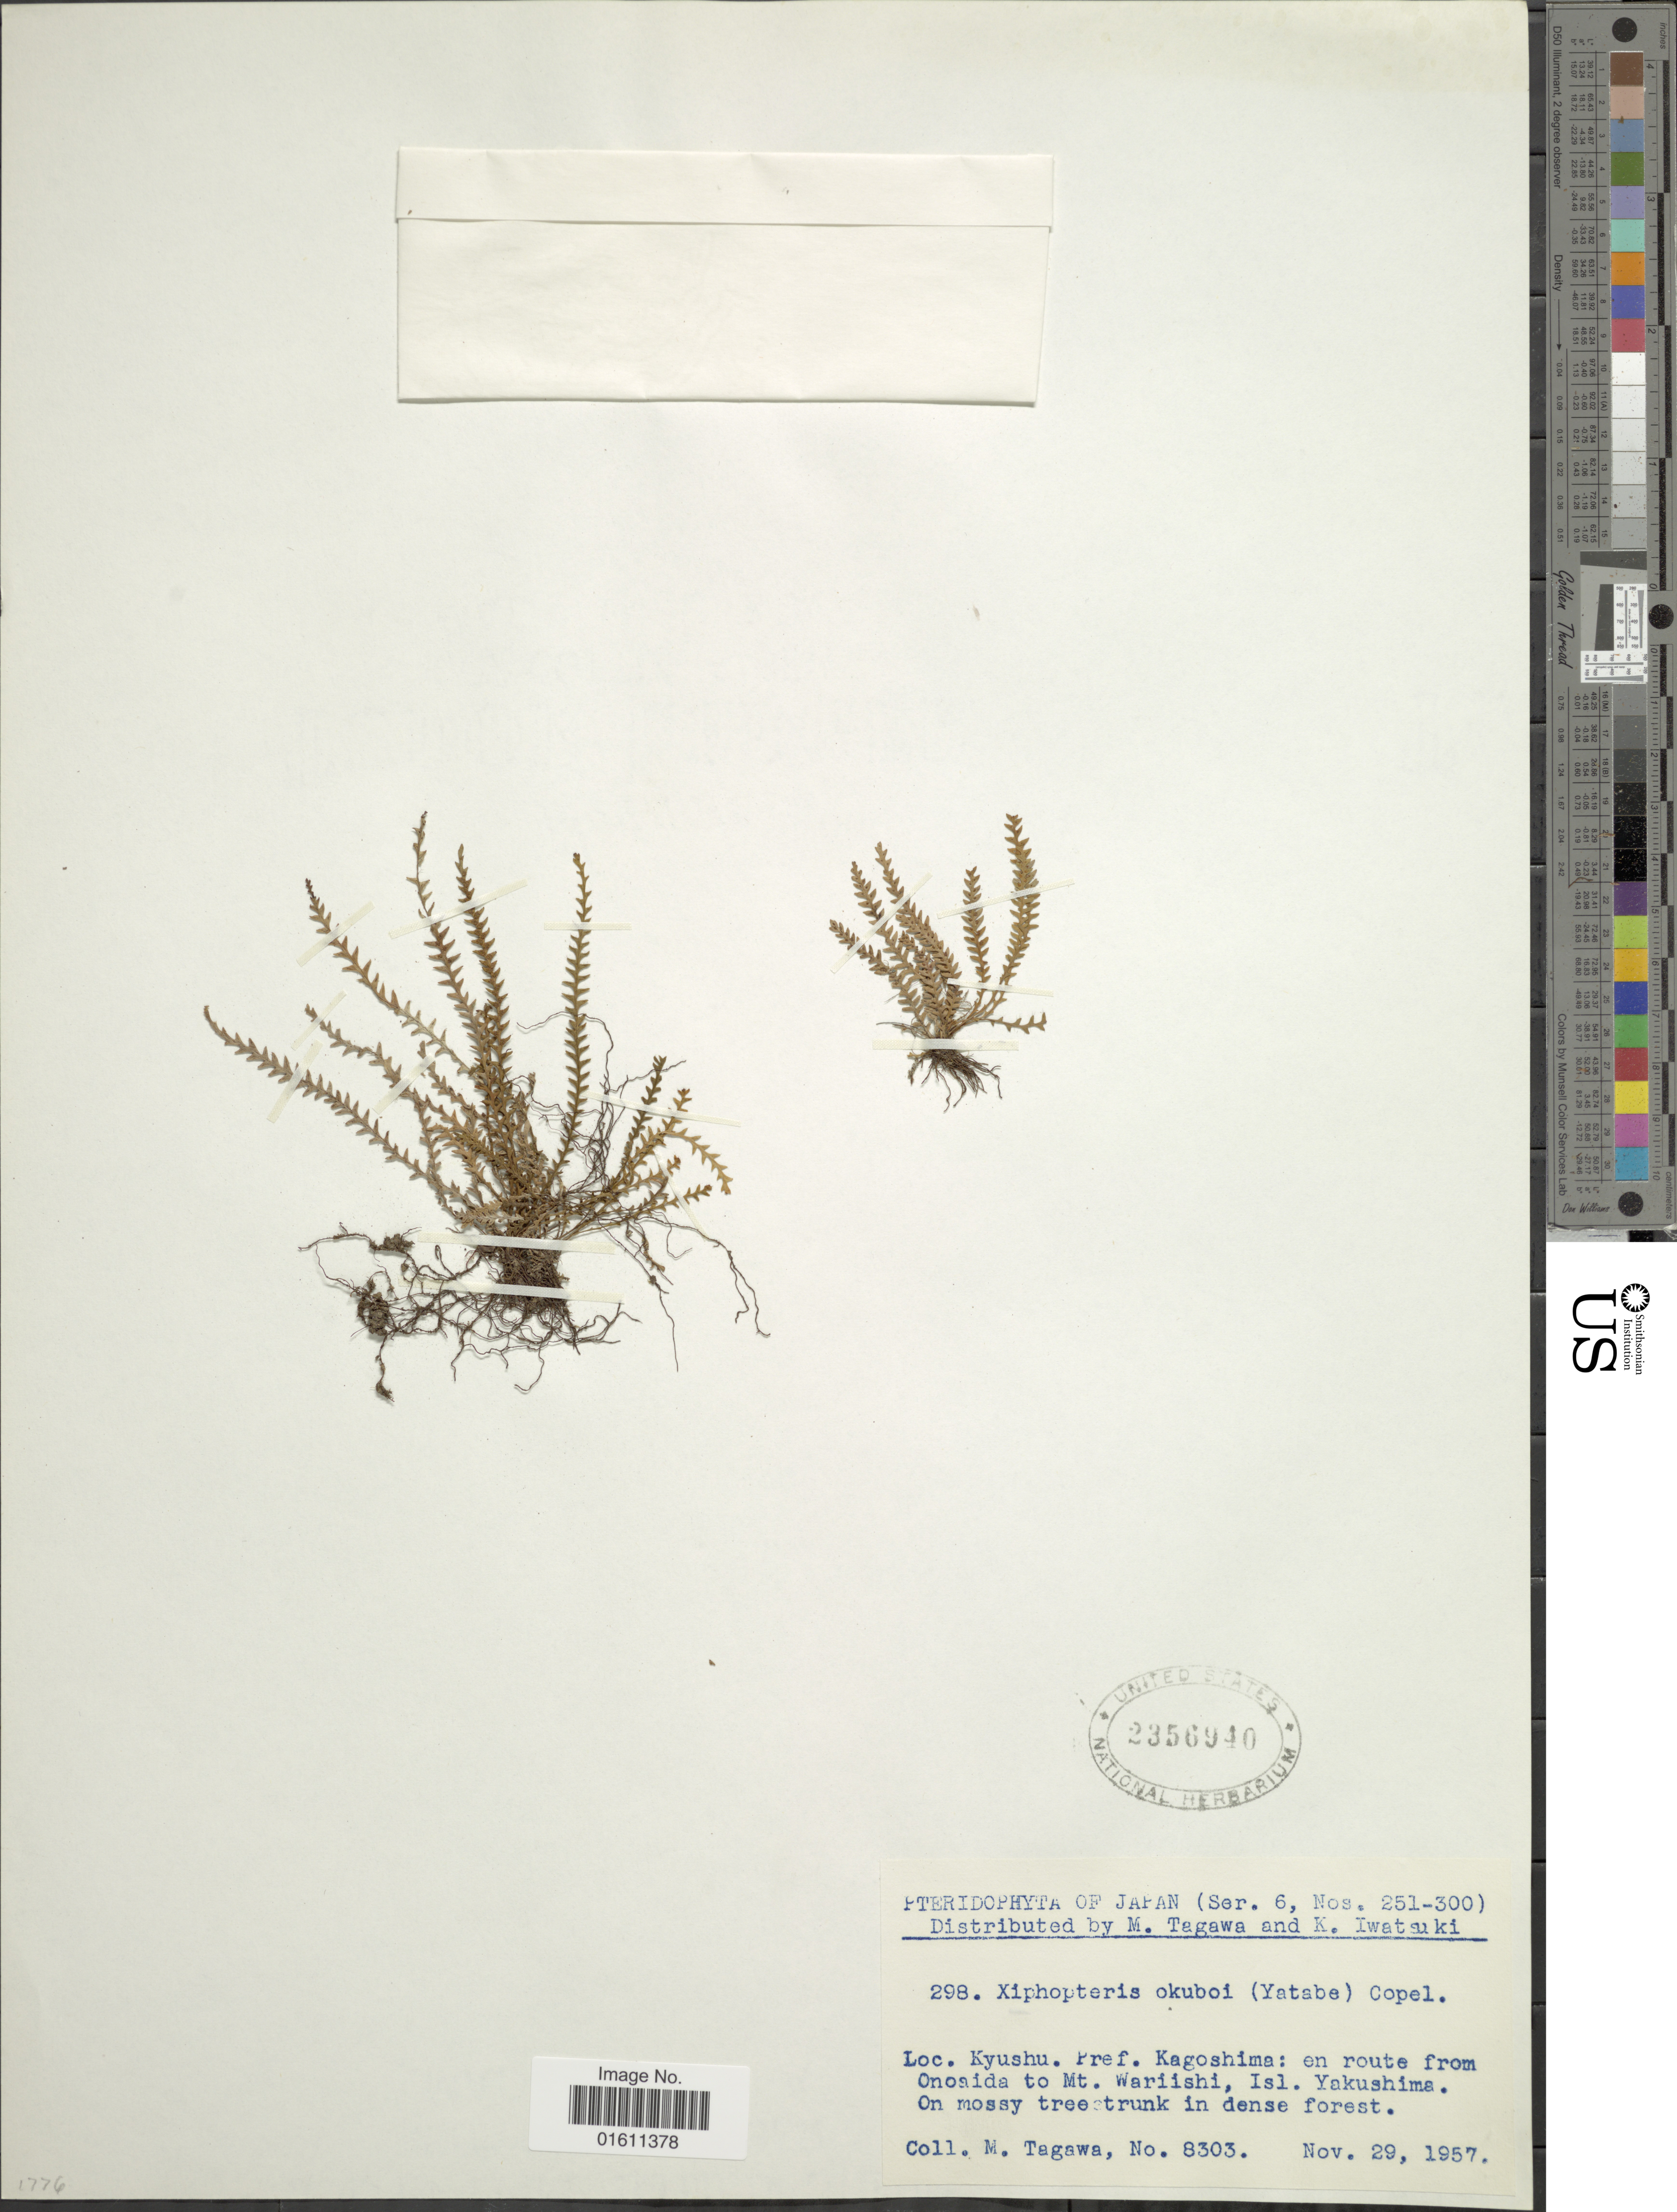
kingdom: Plantae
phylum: Tracheophyta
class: Polypodiopsida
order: Polypodiales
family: Polypodiaceae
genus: Micropolypodium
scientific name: Micropolypodium okuboi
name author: (Yatabe) Hayata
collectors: M. Tagawa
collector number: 8303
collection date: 1957-11-29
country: Japan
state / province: Kagosima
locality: Kyushu. Pref. Kagoshima: en route from Onoaida to Mt. Wariishi, isl. Yakushima.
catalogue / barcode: US 2356940